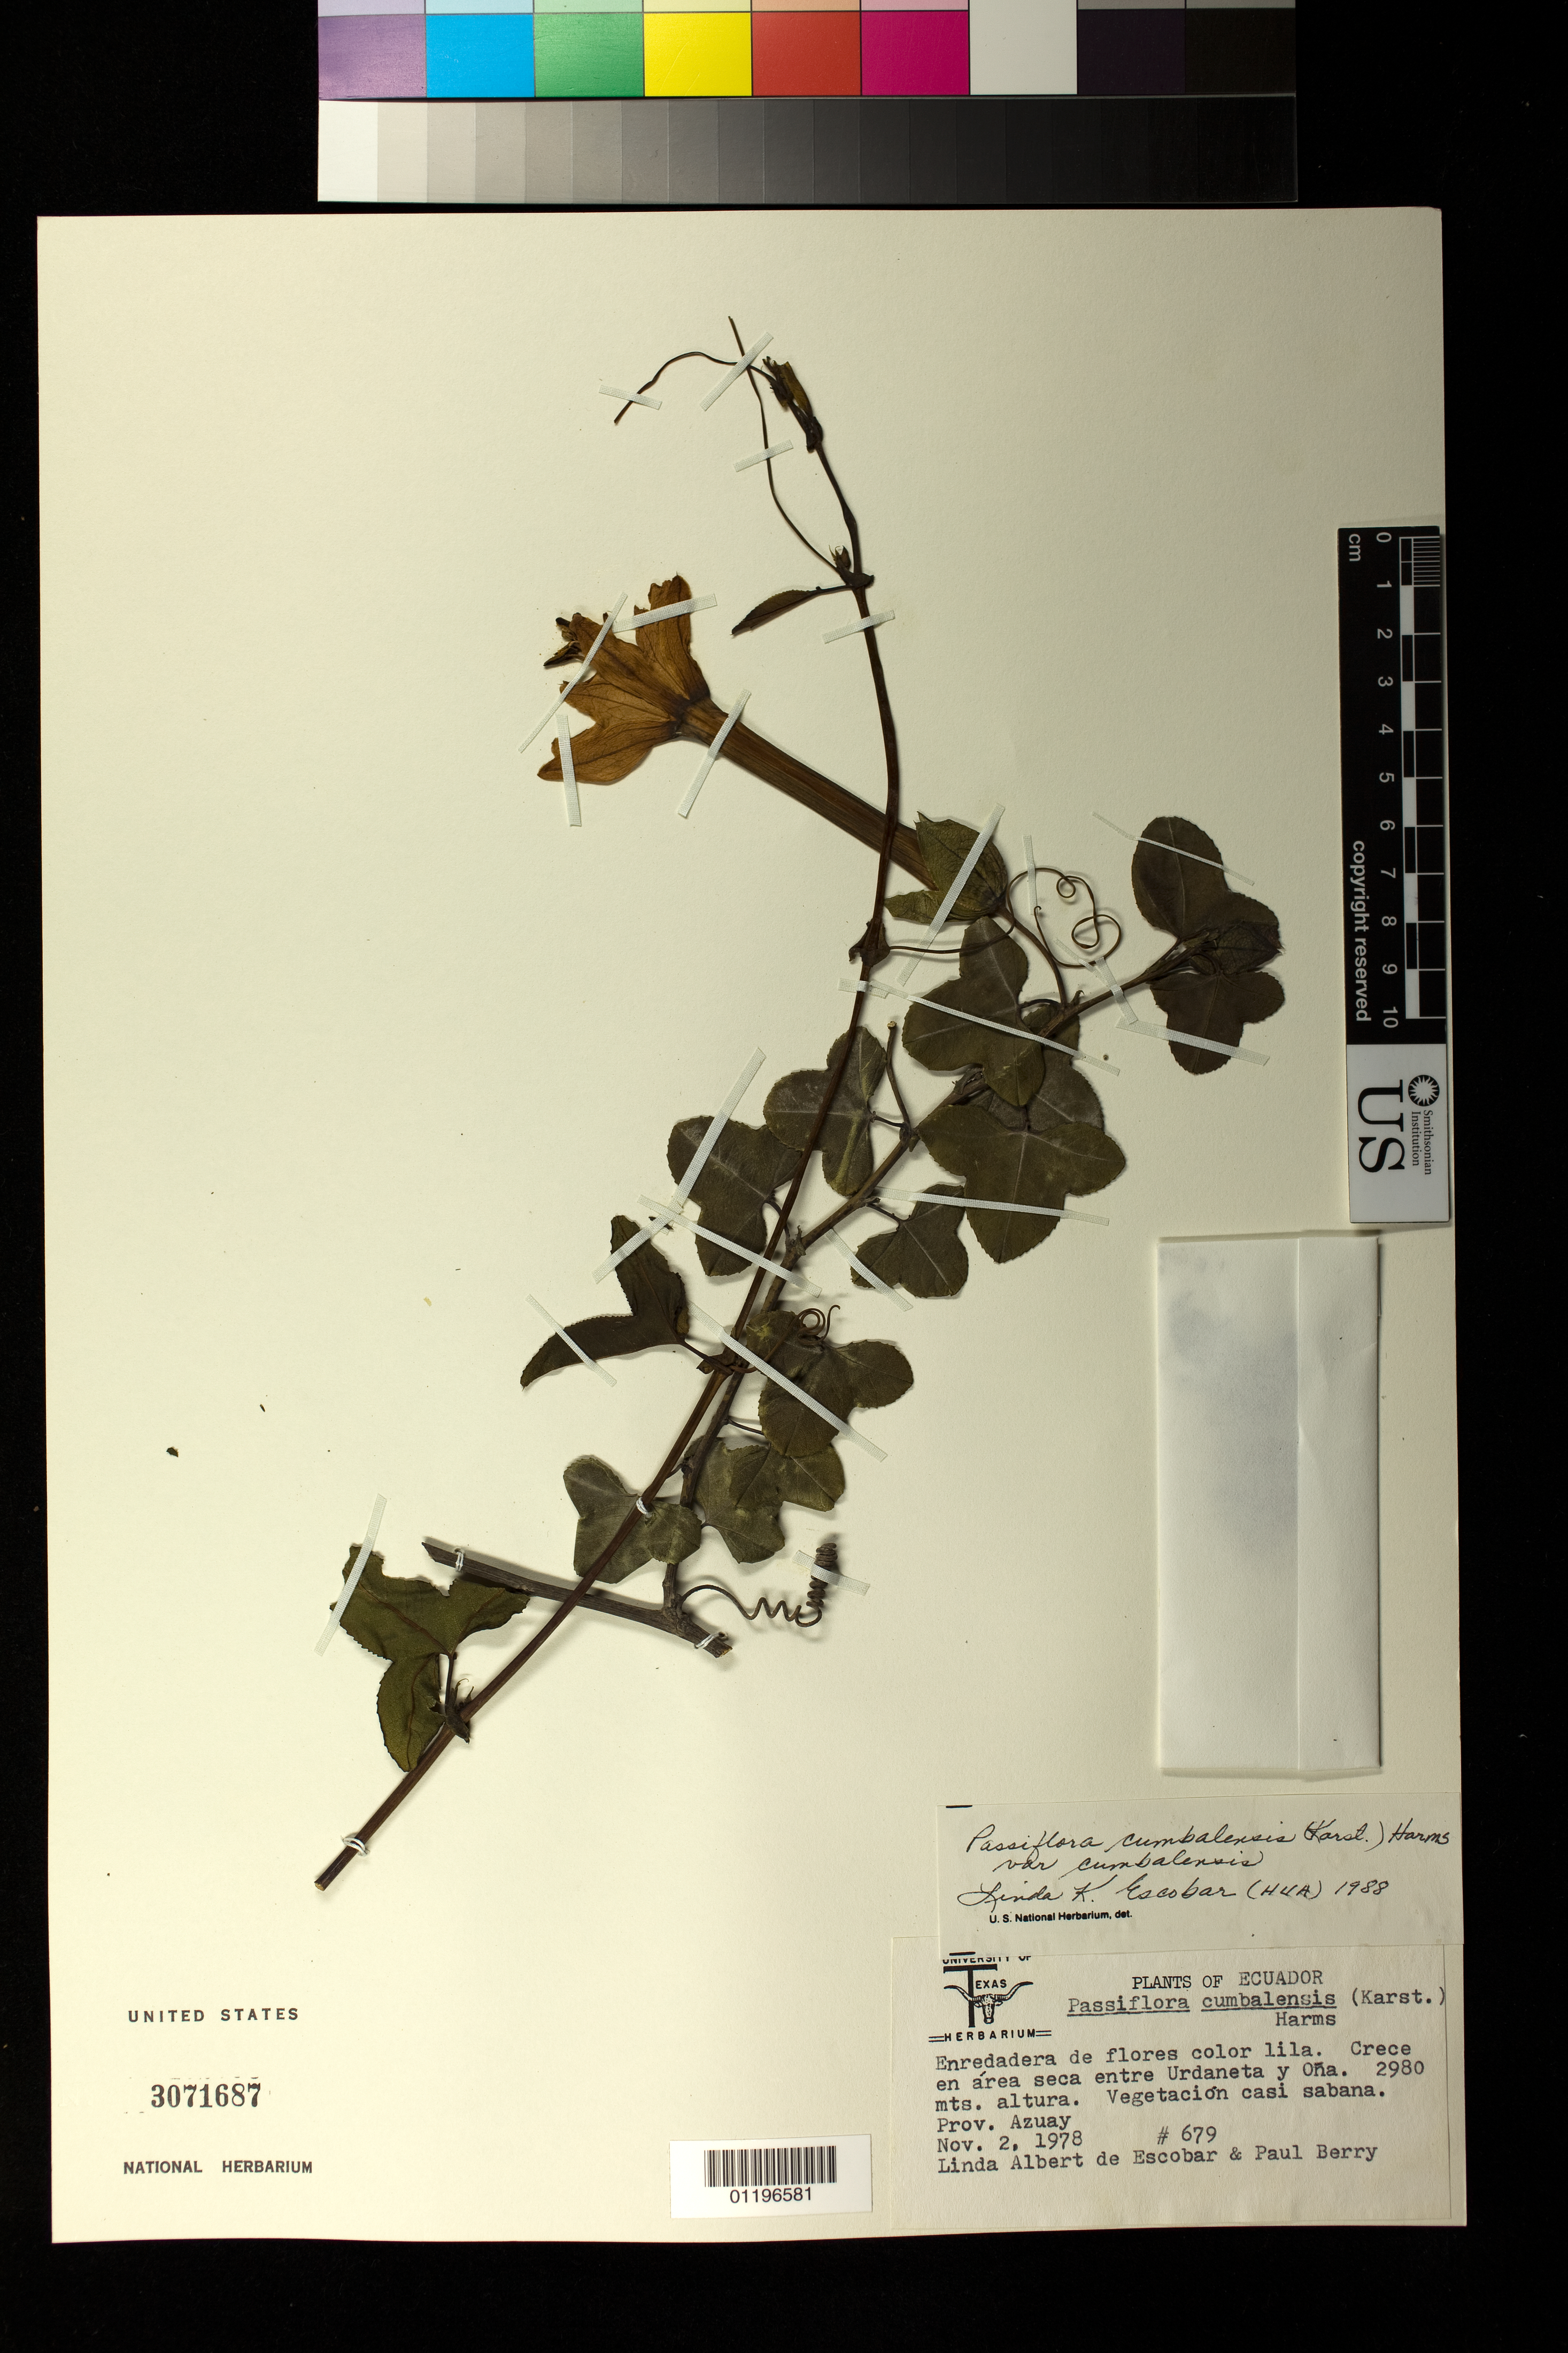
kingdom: Plantae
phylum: Tracheophyta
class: Magnoliopsida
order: Malpighiales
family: Passifloraceae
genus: Passiflora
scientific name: Passiflora cumbalensis var. cumbalensis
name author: (H. Karst.) Harms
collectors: L. K. de Escobar & P. E. Berry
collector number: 679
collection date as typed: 11 Feb 1978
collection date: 1978-02-11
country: Ecuador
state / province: Azuay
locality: Crece en area seca entre Urdaneta y Ona. Prov. Azuay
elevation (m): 2980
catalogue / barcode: US 3071687